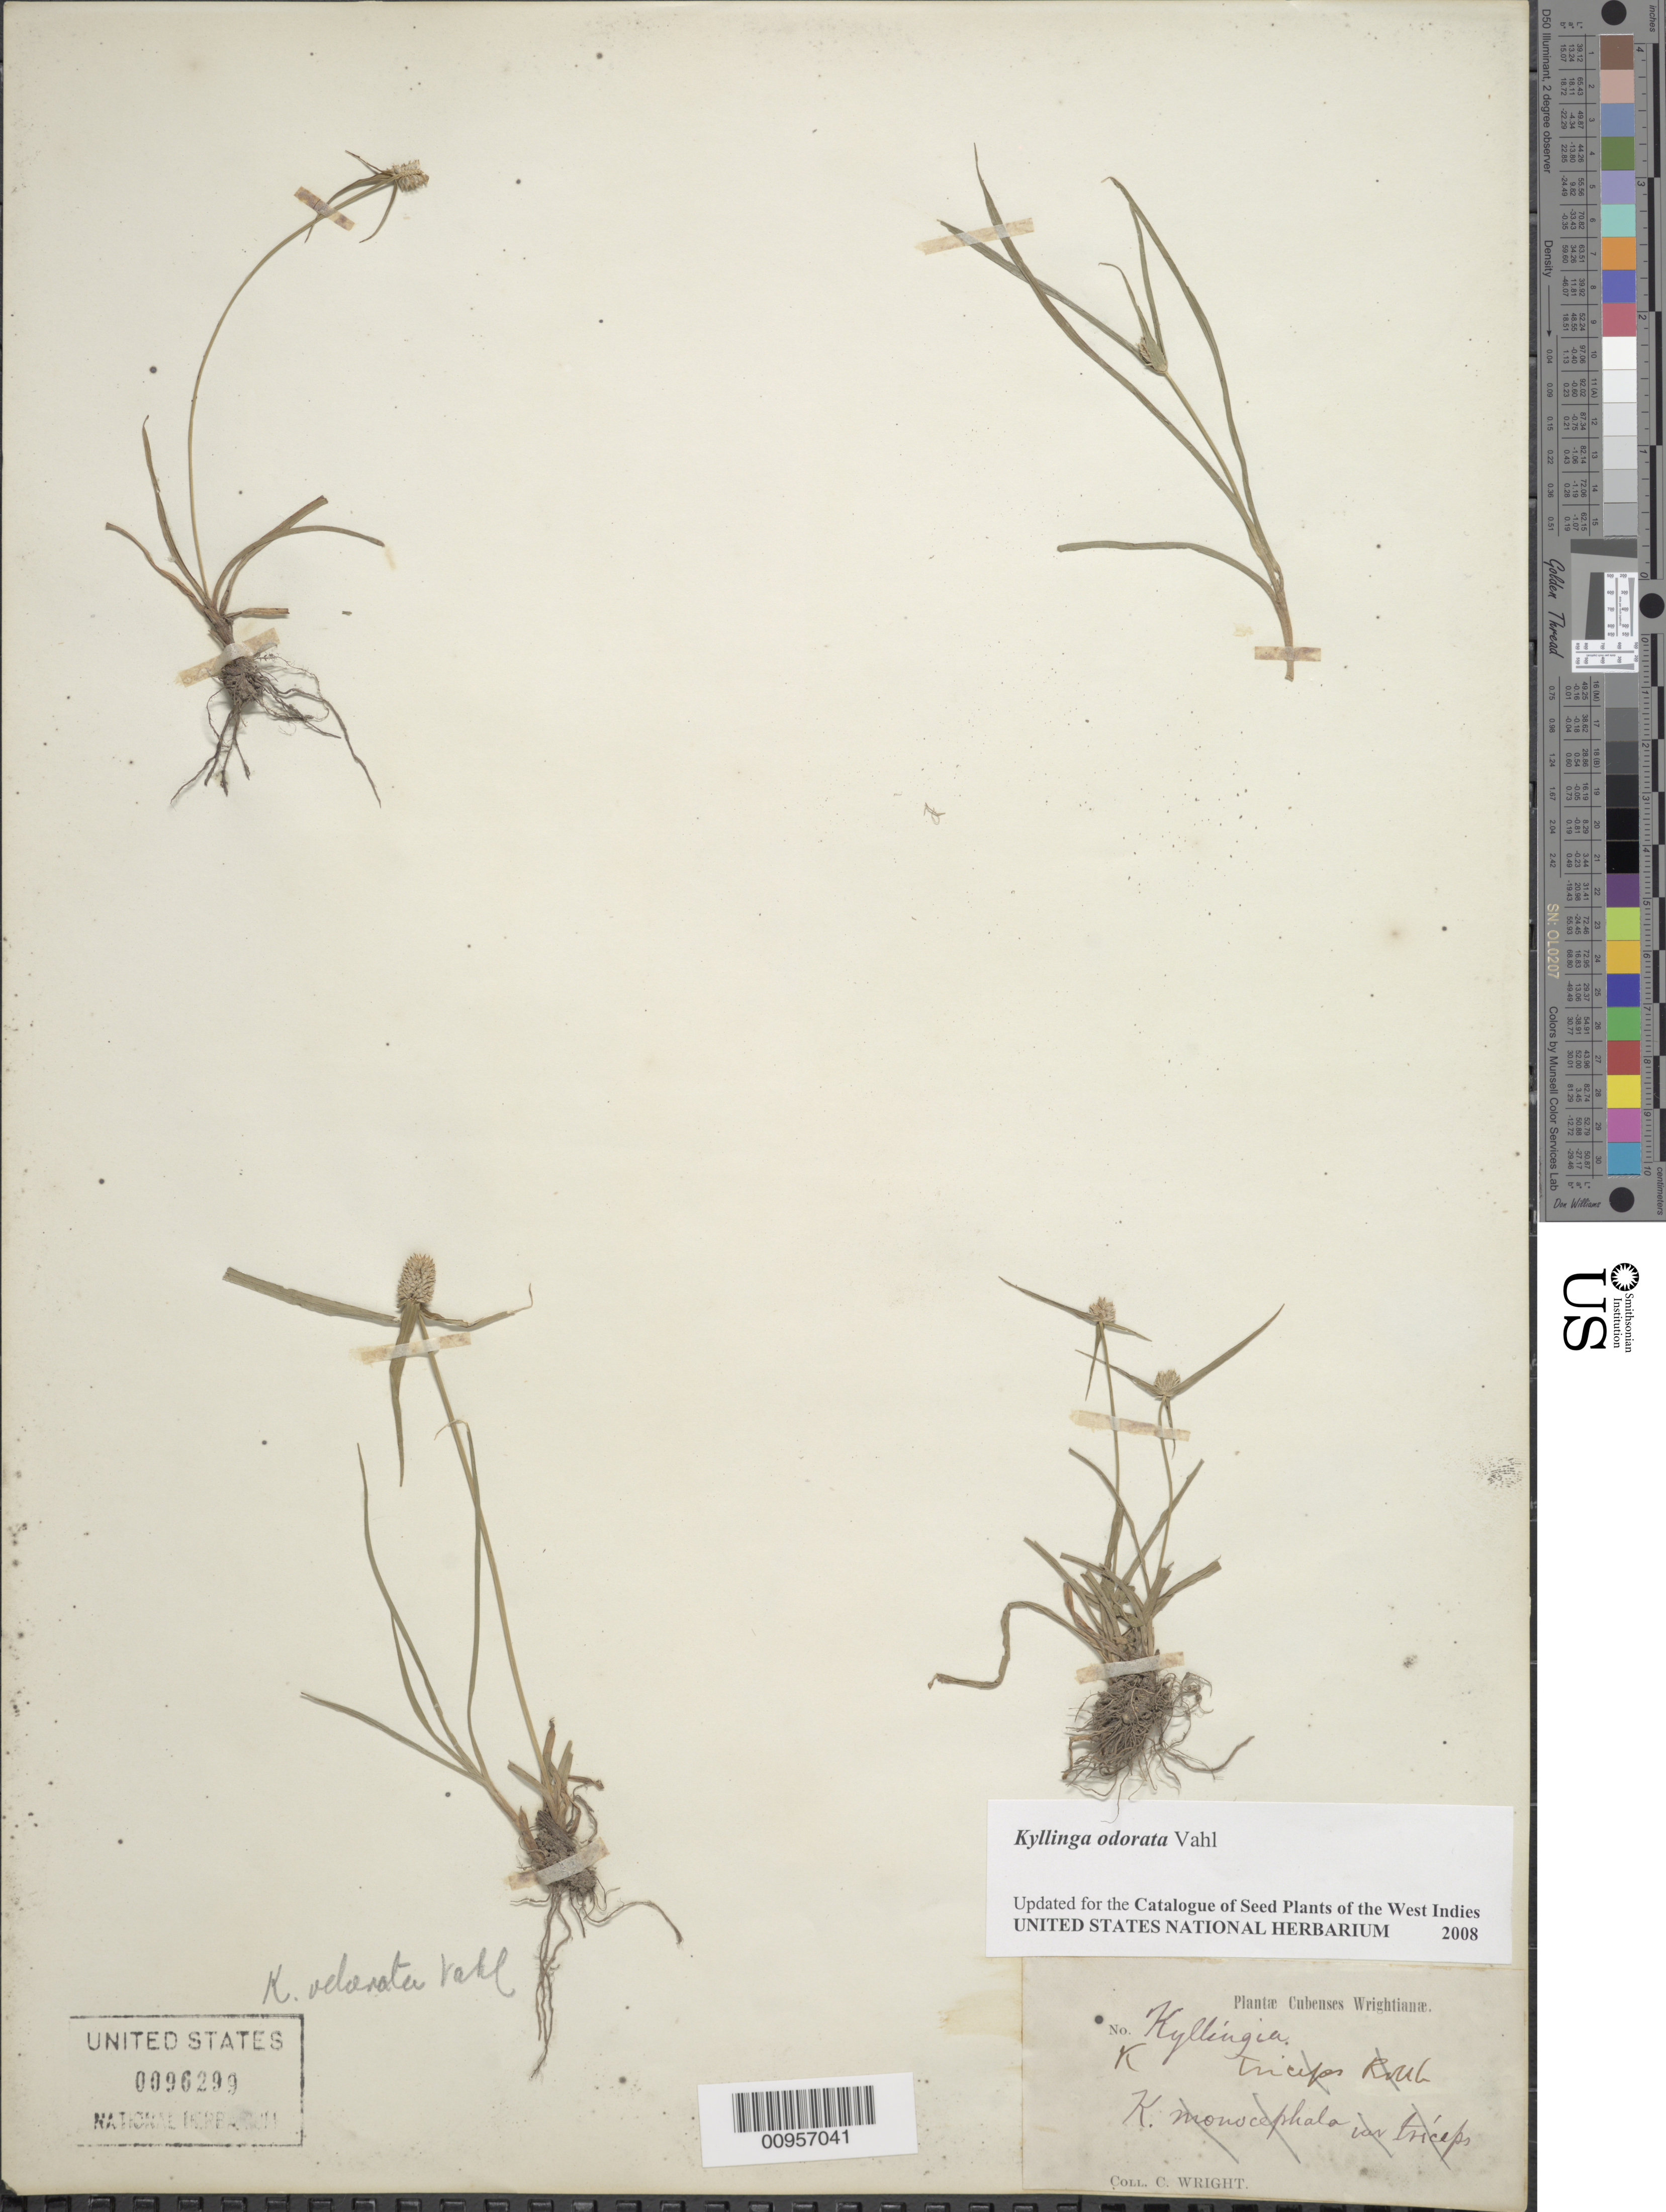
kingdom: Plantae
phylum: Tracheophyta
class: Liliopsida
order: Poales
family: Cyperaceae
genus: Cyperus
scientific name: Cyperus sesquiflorus subsp. sesquiflorus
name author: (Torr.) Mattf. & Kük.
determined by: Strong, M. T., (US), Smithsonian Institution - National Museum of Natural History (UNITED STATES)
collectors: C. Wright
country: Cuba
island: Cuba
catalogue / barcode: US 96299